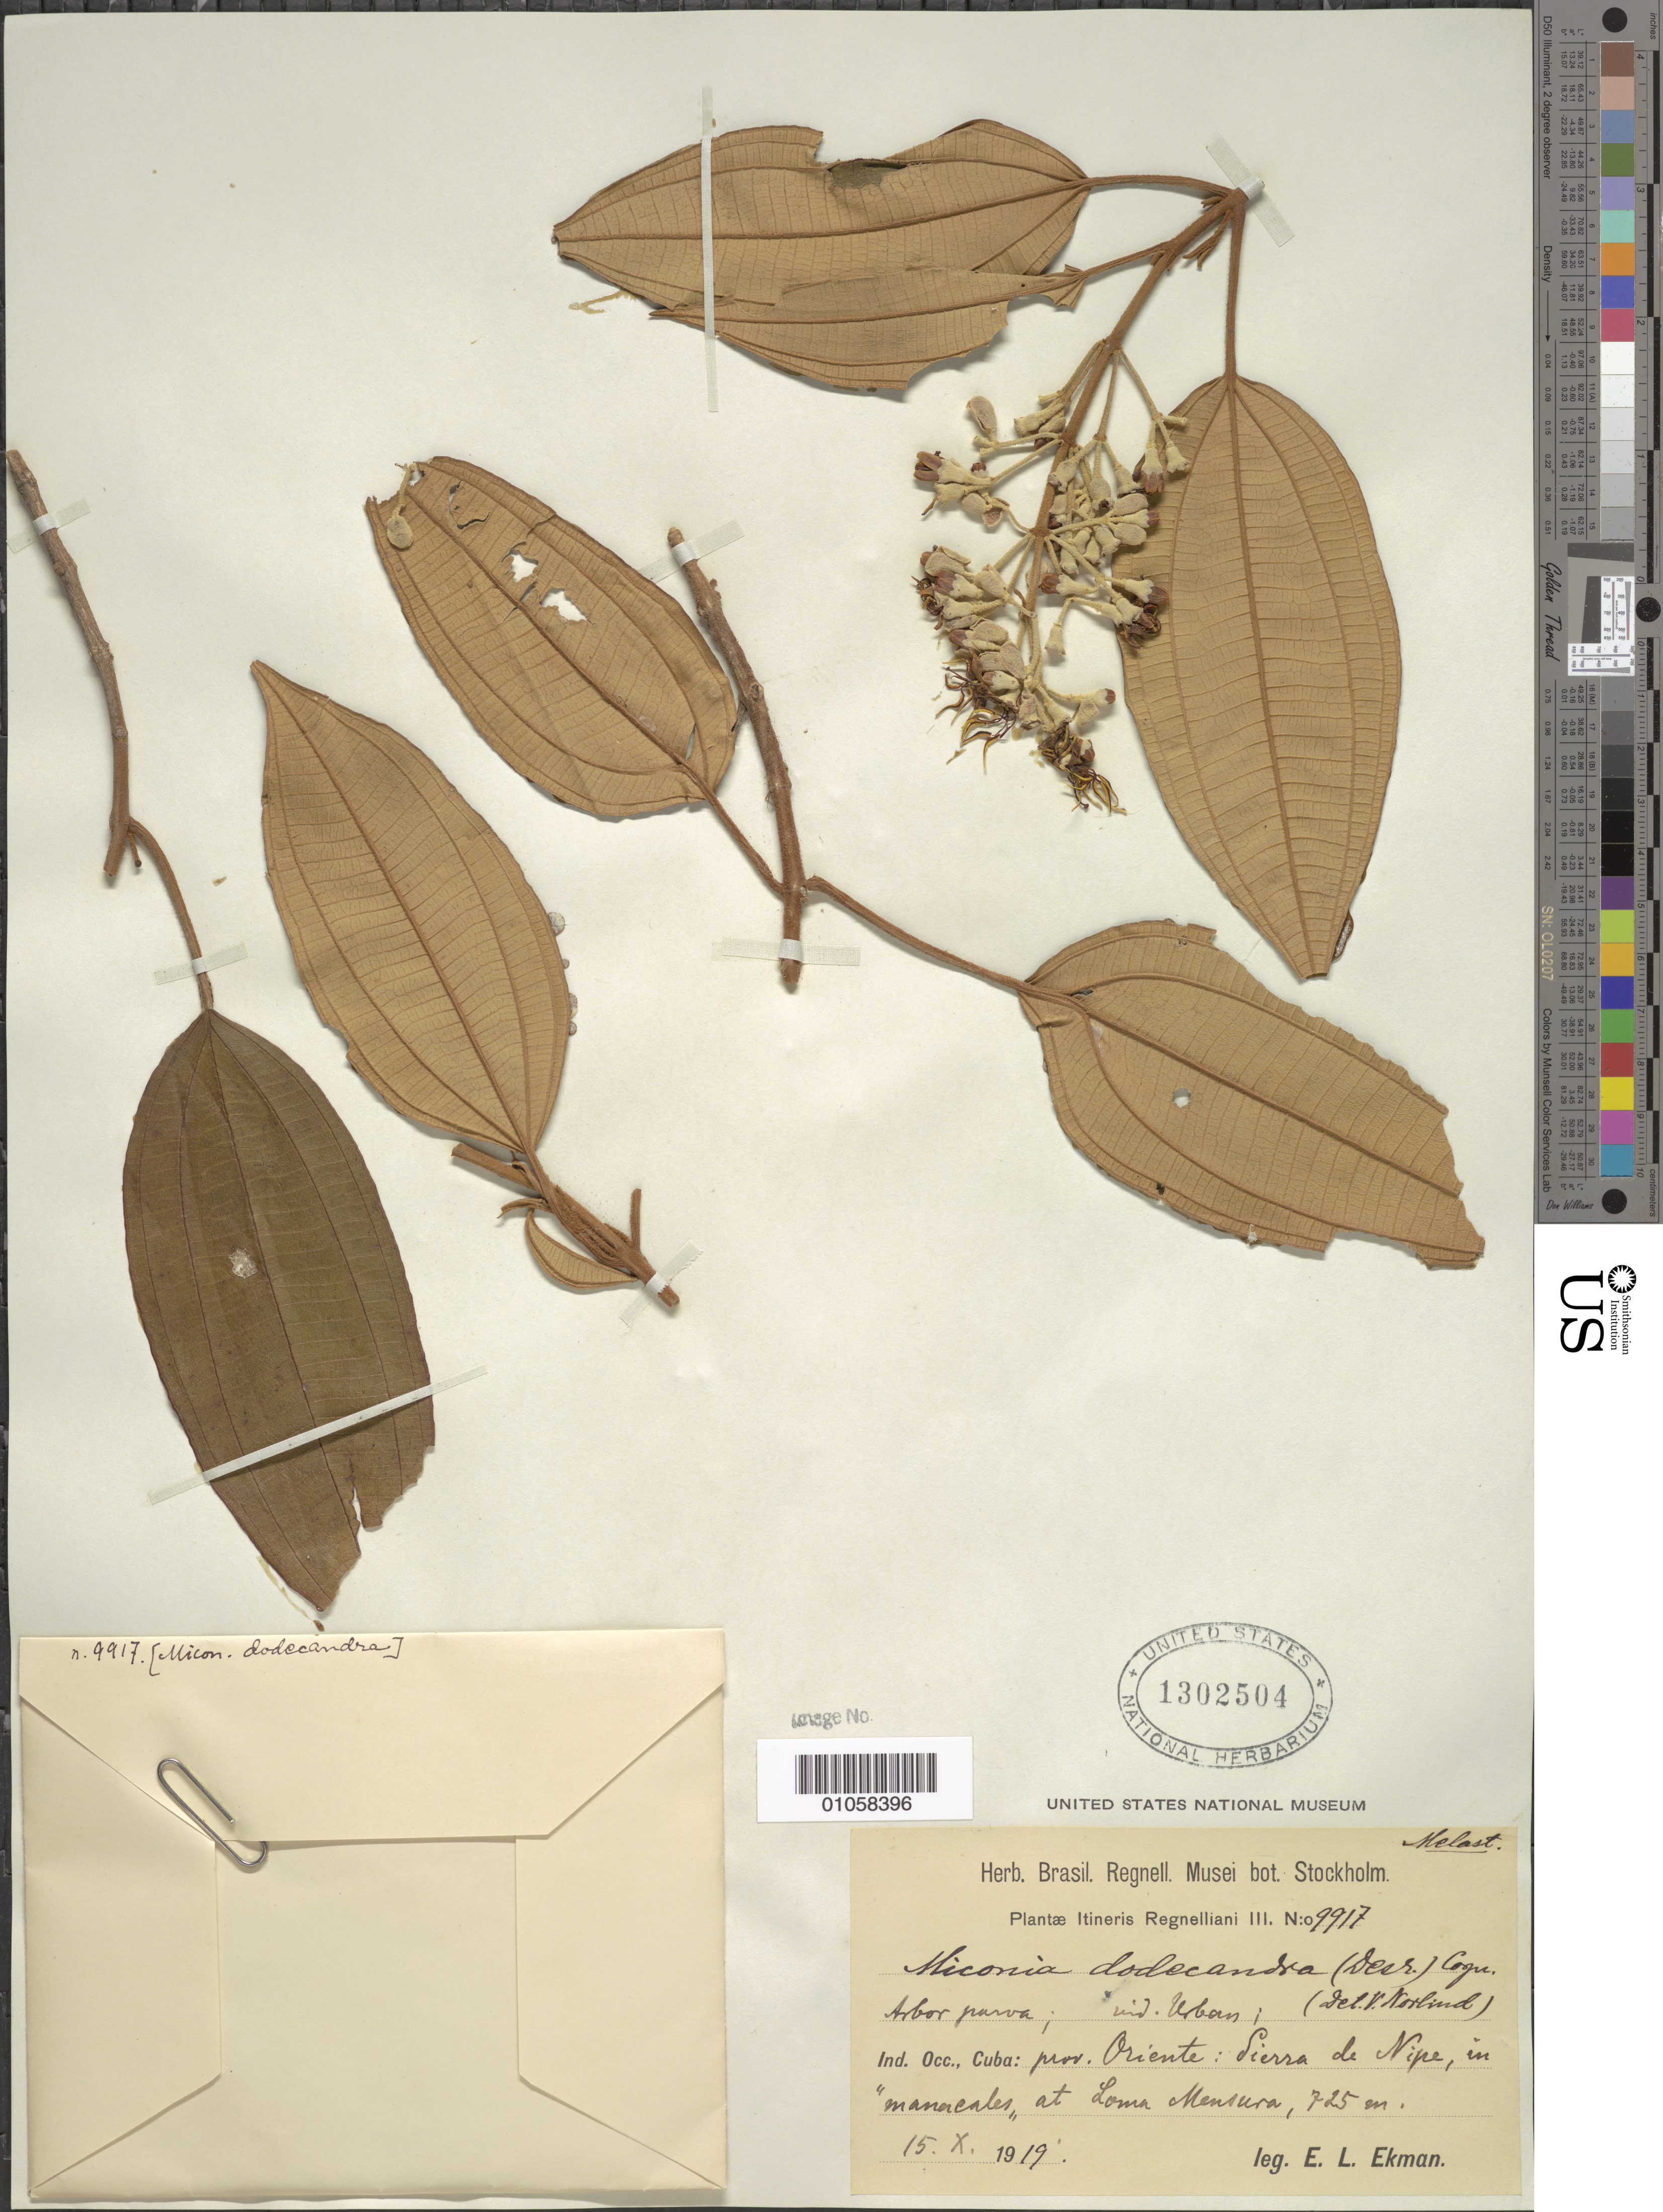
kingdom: Plantae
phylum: Tracheophyta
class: Magnoliopsida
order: Myrtales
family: Melastomataceae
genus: Miconia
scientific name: Miconia dodecandra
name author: Cogn.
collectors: E. L. Ekman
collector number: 9917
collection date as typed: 15 Oct 1919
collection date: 1919-10-15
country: Cuba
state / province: Holguín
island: Cuba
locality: Sierra de Nipe, Loma Mensura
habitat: In "manacales"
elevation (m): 725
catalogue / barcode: US 1302504